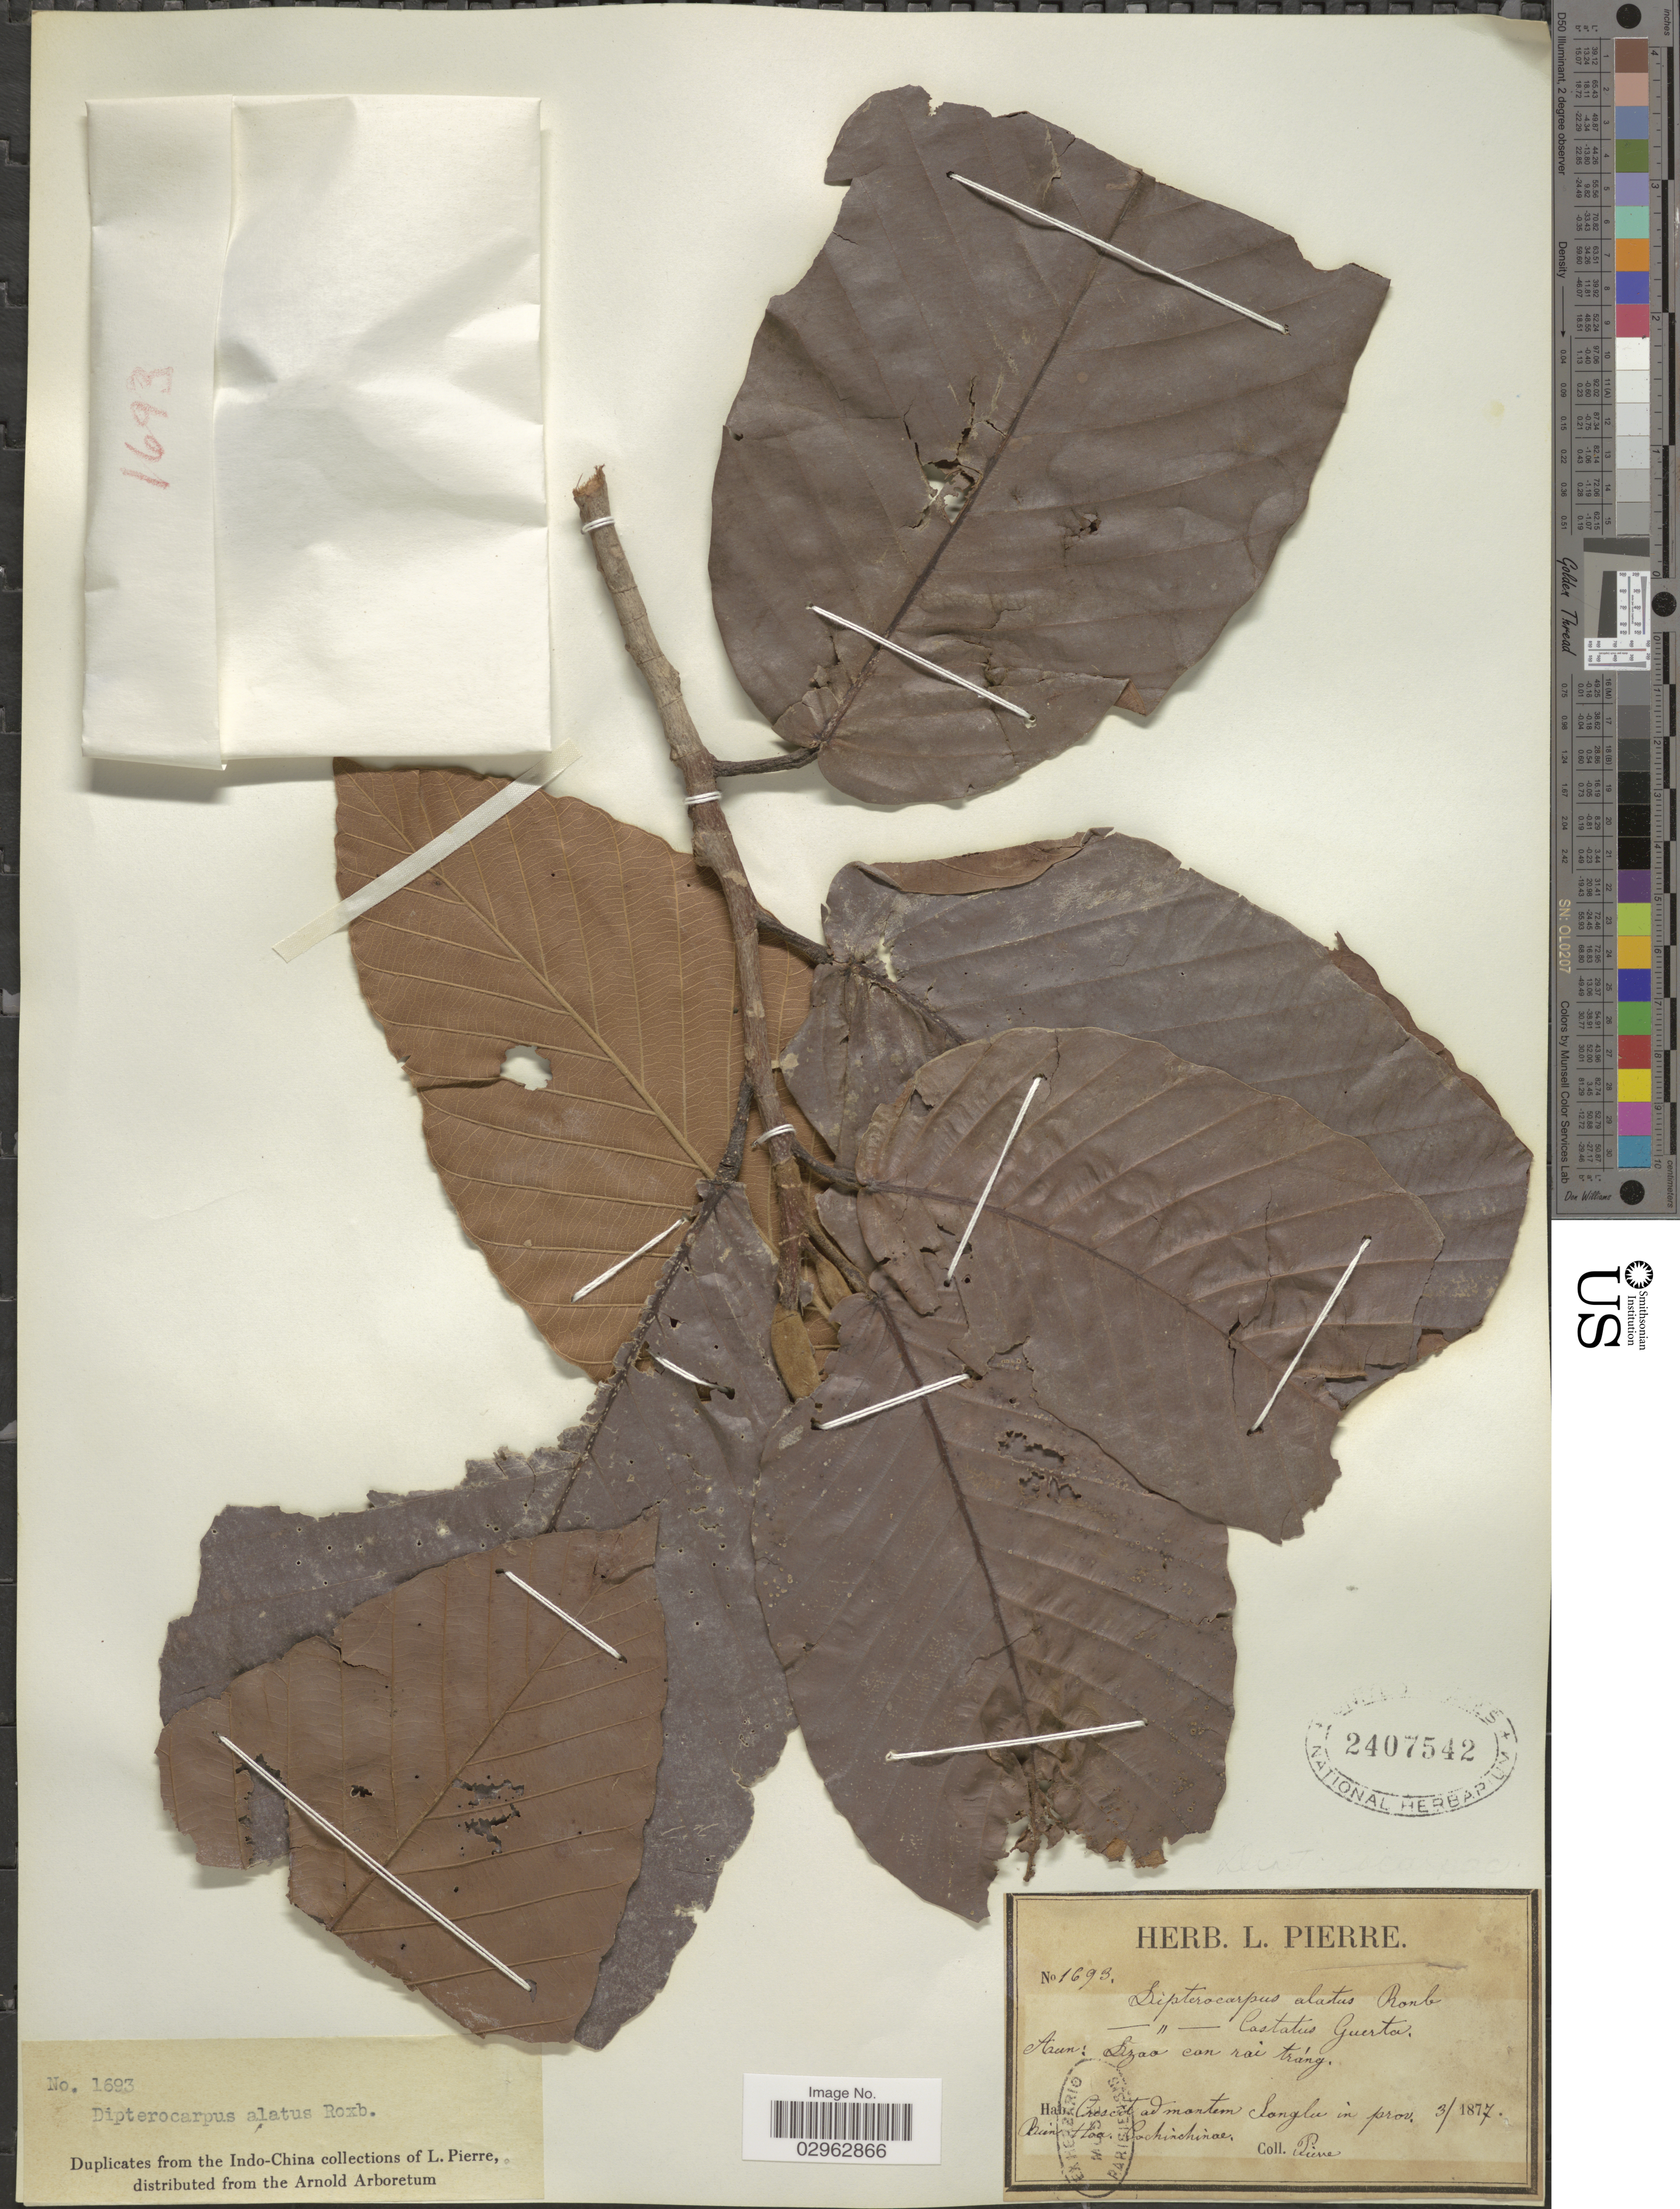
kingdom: Plantae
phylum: Tracheophyta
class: Magnoliopsida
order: Malvales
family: Dipterocarpaceae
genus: Dipterocarpus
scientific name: Dipterocarpus alatus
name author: Roxb.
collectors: L. Pierre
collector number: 1693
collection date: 1877-03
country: Vietnam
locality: Crescit ad montem Songlu in prov. Bien Hoa. Cochinchinae.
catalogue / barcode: US 2407542